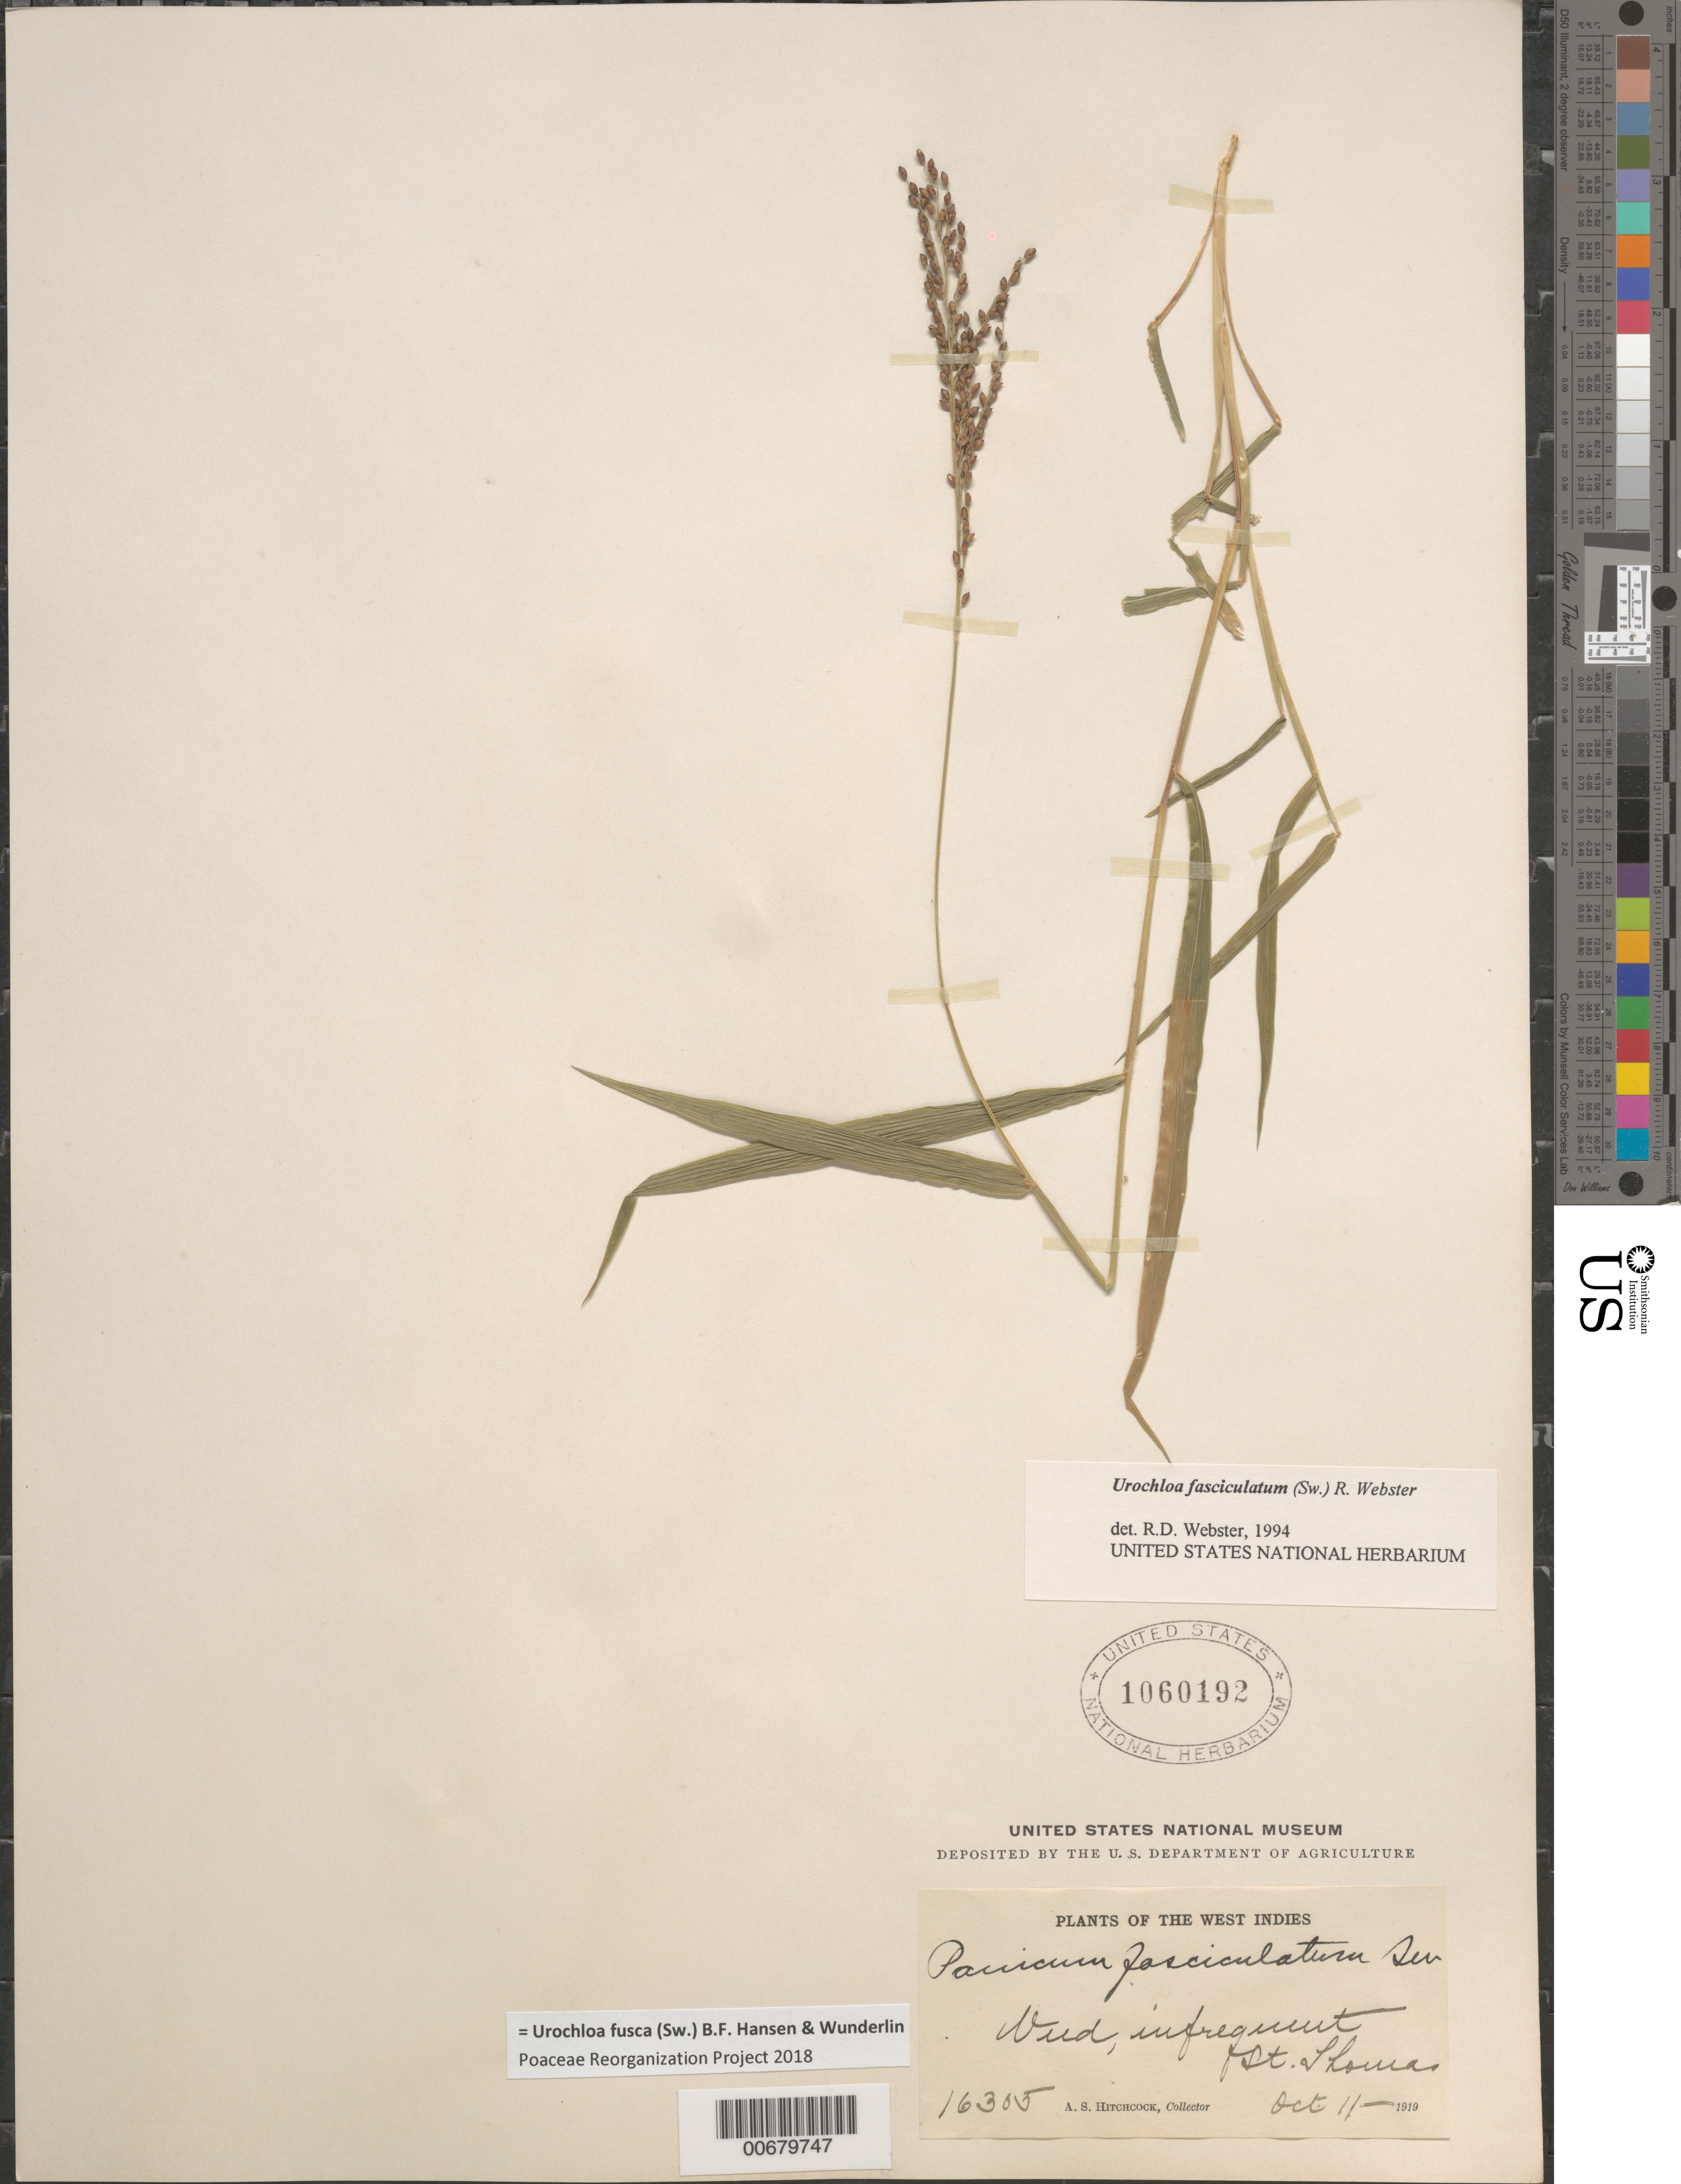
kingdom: Plantae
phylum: Tracheophyta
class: Liliopsida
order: Poales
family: Poaceae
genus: Urochloa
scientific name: Urochloa fasciculata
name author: (Sw.) R.D. Webster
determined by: Webster, Robert D.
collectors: A. S. Hitchcock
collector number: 16305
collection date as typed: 11 Oct 1919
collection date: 1919-10-11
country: U.S. Virgin Islands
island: St. Thomas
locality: St. Thomas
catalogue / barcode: US 1060192